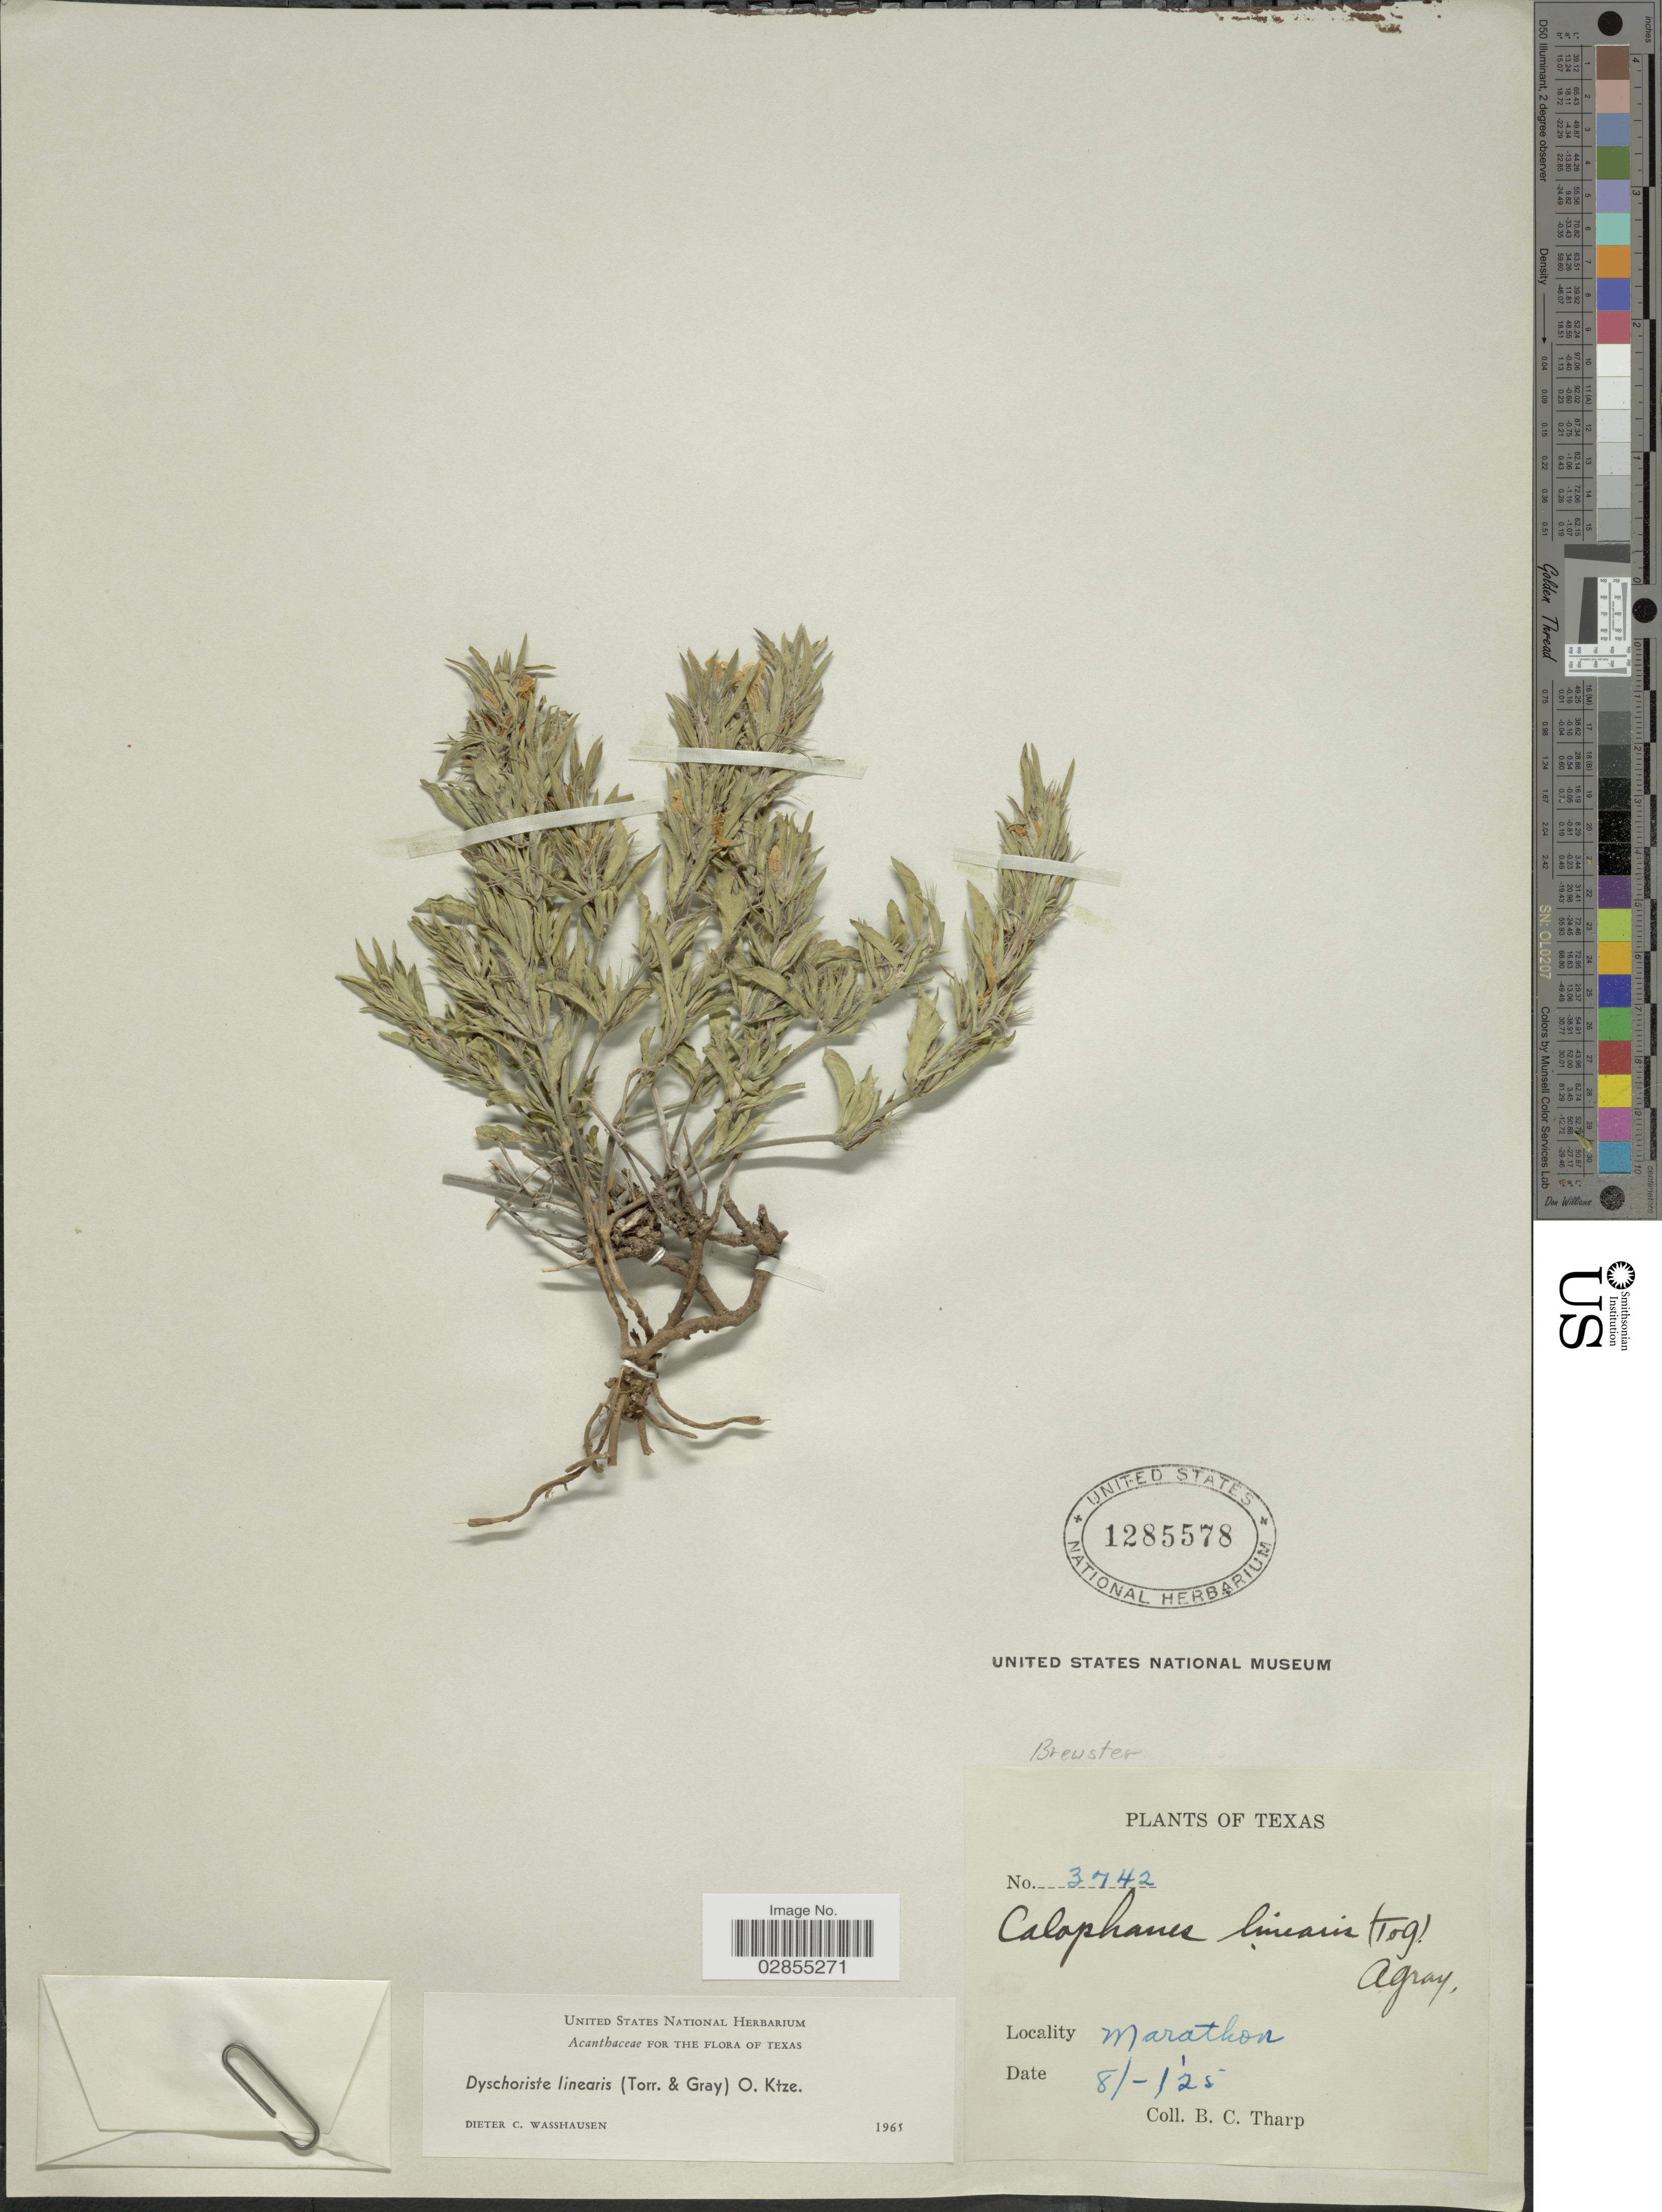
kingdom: Plantae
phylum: Tracheophyta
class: Magnoliopsida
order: Lamiales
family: Acanthaceae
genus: Dyschoriste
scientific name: Dyschoriste linearis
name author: (Torr. & A. Gray) Kuntze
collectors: B. C. Tharp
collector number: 3742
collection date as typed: Transcribed d/m/y: /8/25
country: United States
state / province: Texas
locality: Marathon. Brewster.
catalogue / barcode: US 1285578